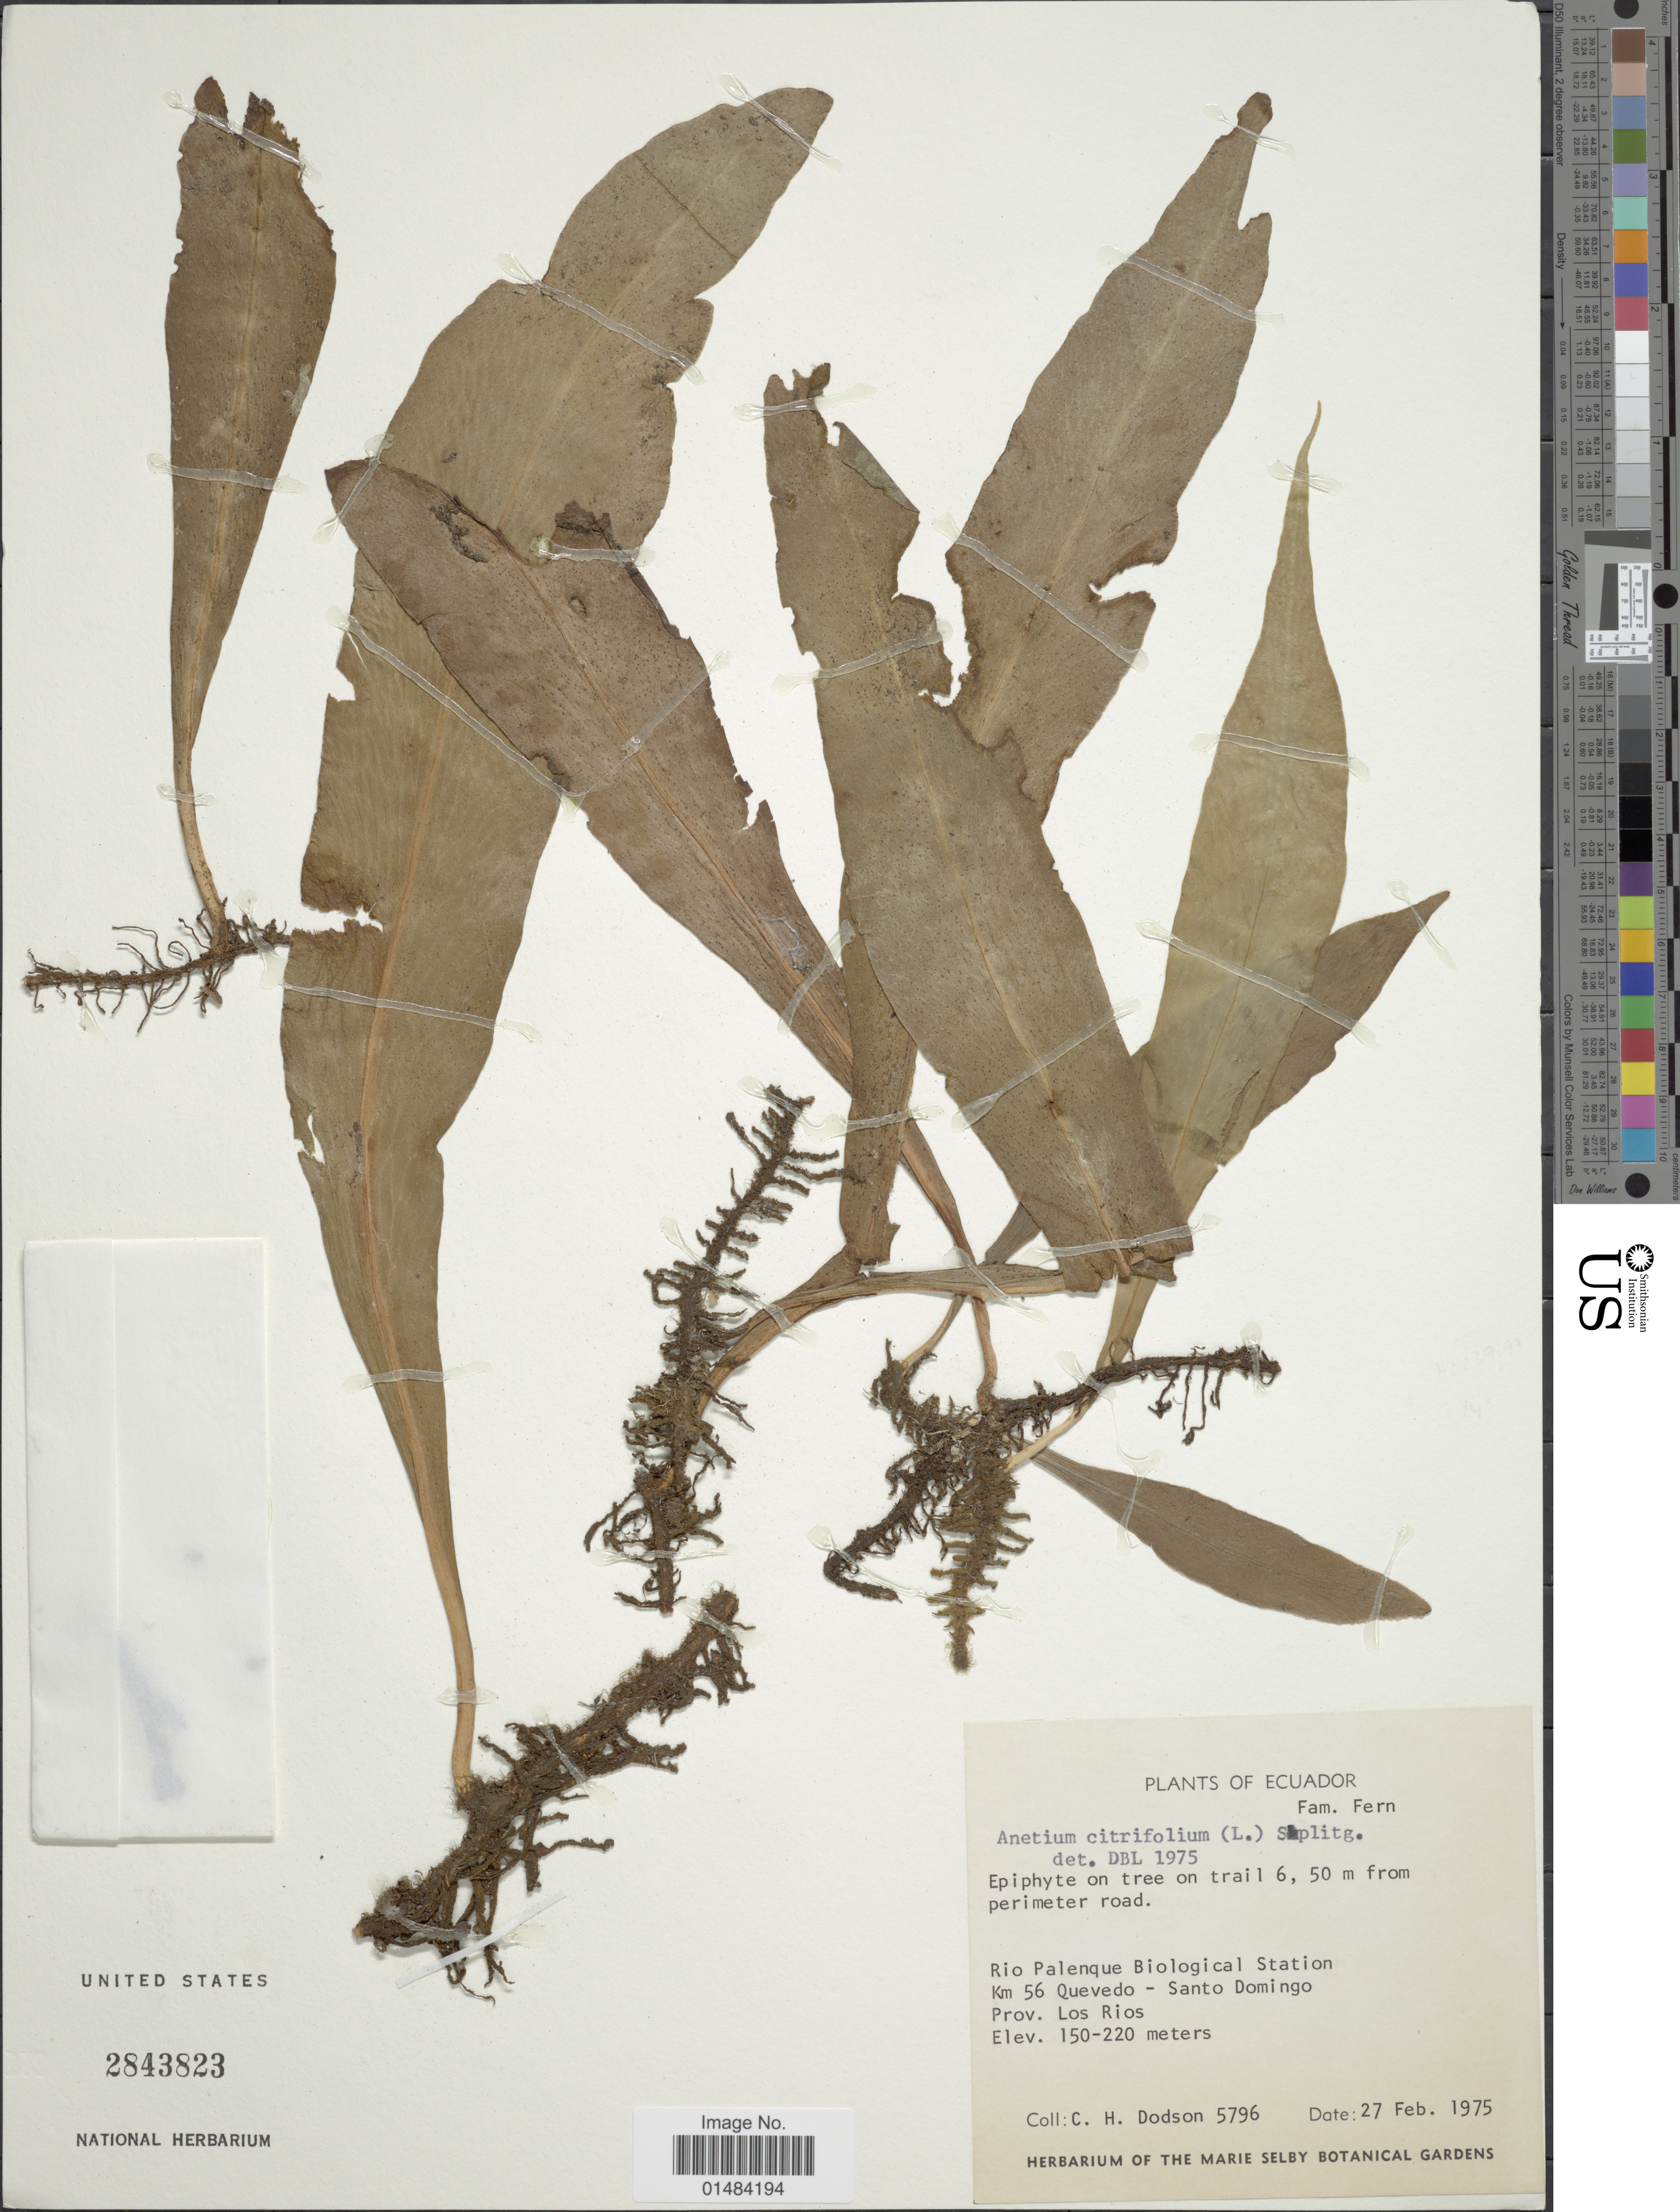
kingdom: Plantae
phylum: Tracheophyta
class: Polypodiopsida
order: Polypodiales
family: Pteridaceae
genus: Anetium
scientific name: Anetium citrifolium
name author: (L.) Splitg.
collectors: C. H. Dodson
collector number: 5796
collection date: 1975-02-27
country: Ecuador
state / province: Los Ríos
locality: Ecuador, Rio Palenque Biological Station, km 56 Quevedo - Santo Domingo. Prov. Los Rios.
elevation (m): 150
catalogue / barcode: US 2843823